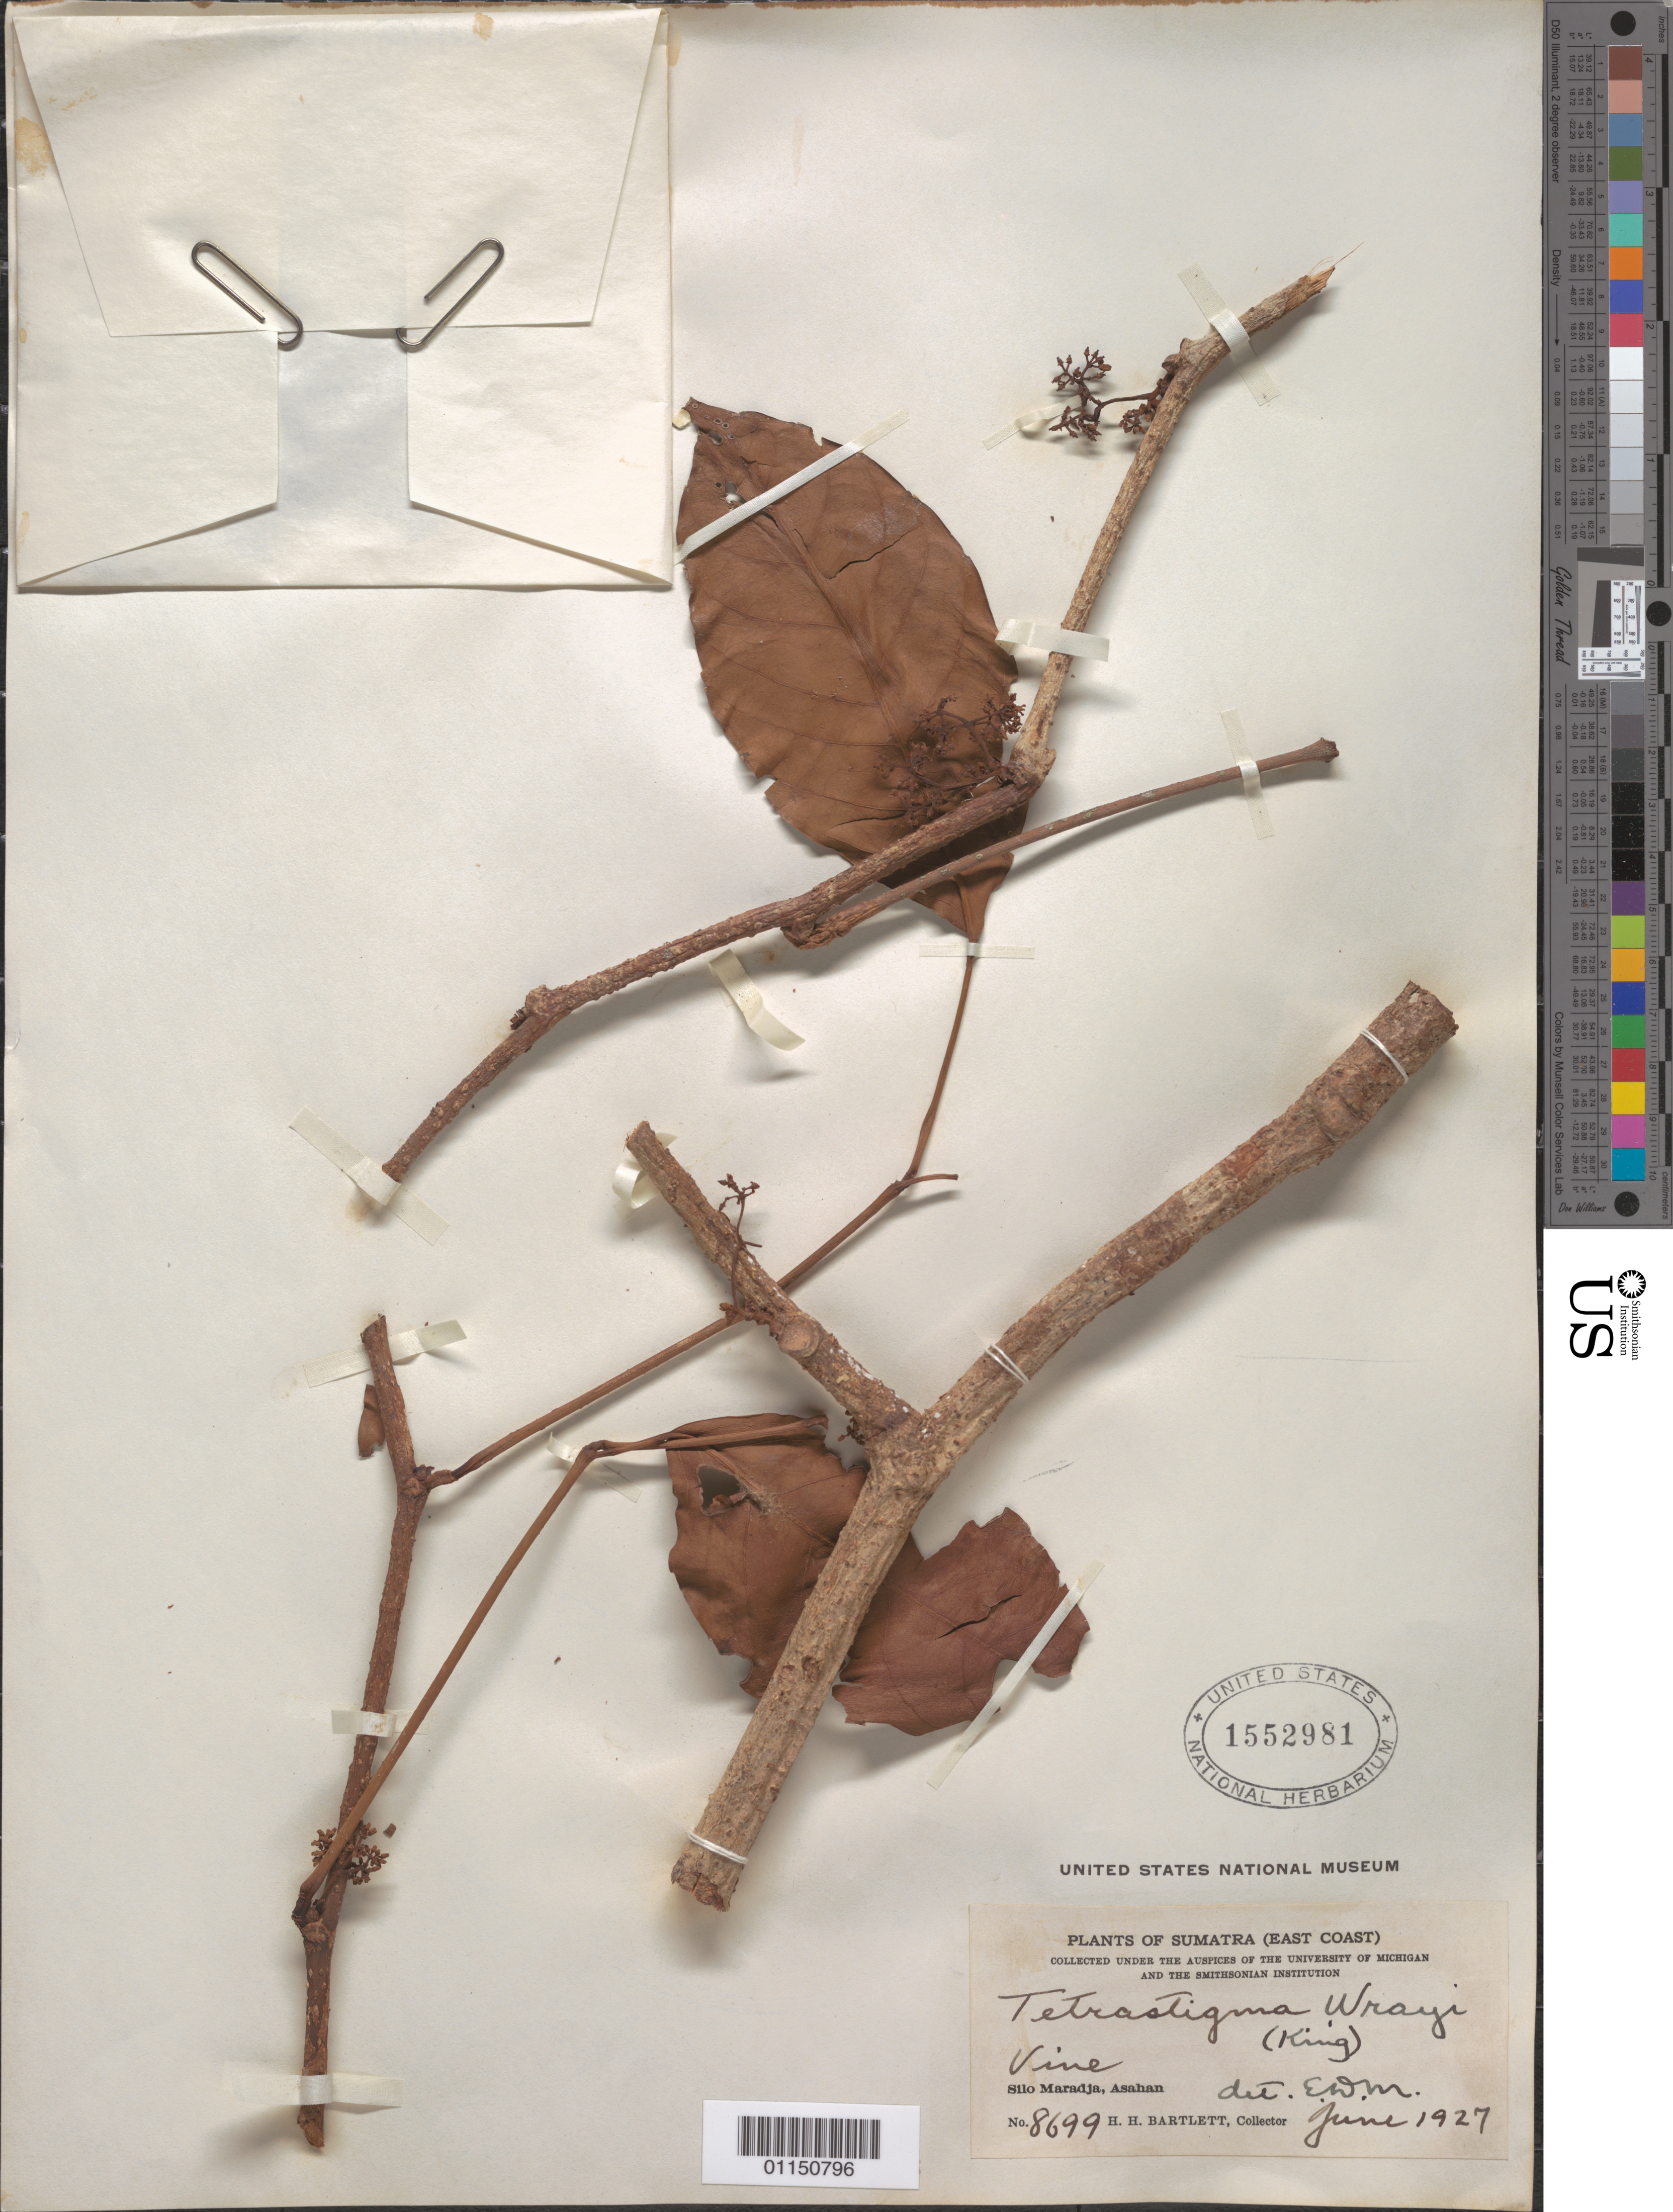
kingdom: Plantae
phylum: Tracheophyta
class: Magnoliopsida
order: Vitales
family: Vitaceae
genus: Tetrastigma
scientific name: Tetrastigma vitiensis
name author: (A. Gray) A.C. Sm.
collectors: H. H. Bartlett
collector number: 8699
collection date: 1927-06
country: Indonesia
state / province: Sumatra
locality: Silo Maradja, Asahan.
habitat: Vine.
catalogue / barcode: US 1552981